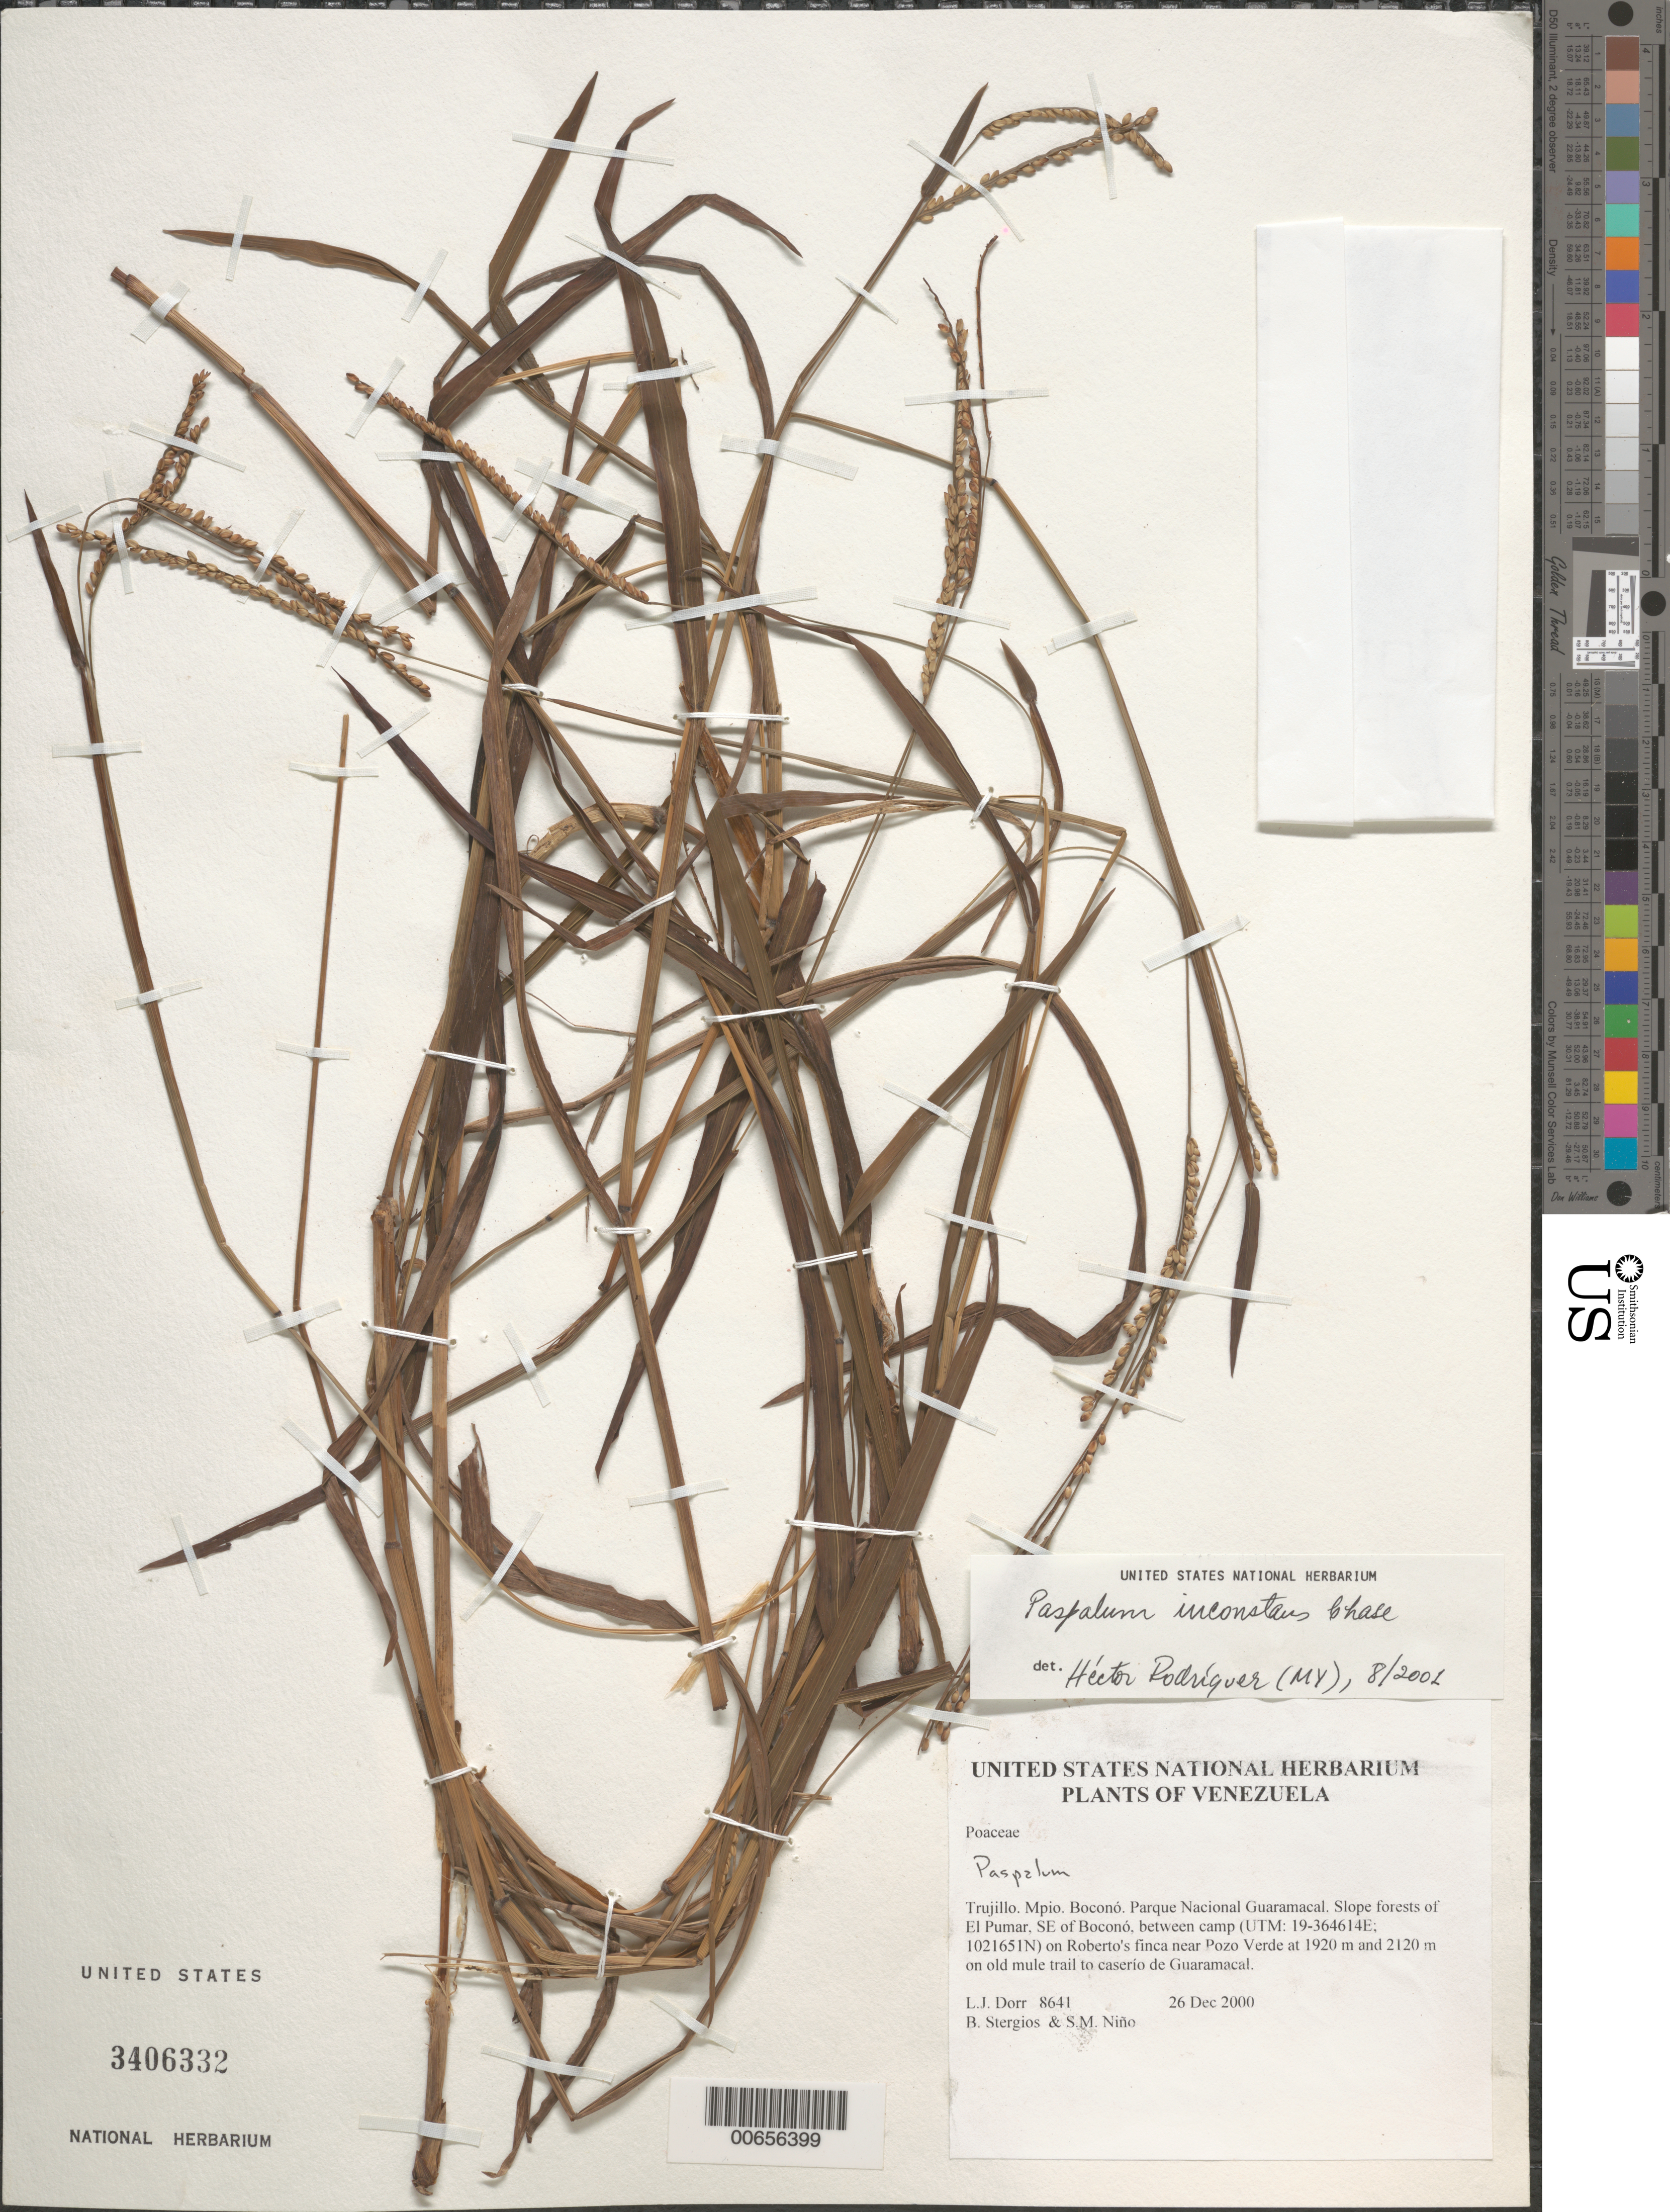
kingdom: Plantae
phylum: Tracheophyta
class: Liliopsida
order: Poales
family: Poaceae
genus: Paspalum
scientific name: Paspalum inconstans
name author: Chase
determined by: Rodríguez, H., (MY), Universidad Central de Venezuela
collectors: L. J. Dorr, B. G. Stergios & S. M. Niño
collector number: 8641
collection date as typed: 26 Dec 2000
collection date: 2000-12-26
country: Venezuela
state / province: Trujillo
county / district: Boconó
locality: Parque Nacional Guaramacal. El Pumar, SE of Boconó, between camp on Roberto's finca near Pozo Verde at 1920 m and 2120 m on old mule trail to caserío de Guaramacal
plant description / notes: MO, PORT, US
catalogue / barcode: US 3406332